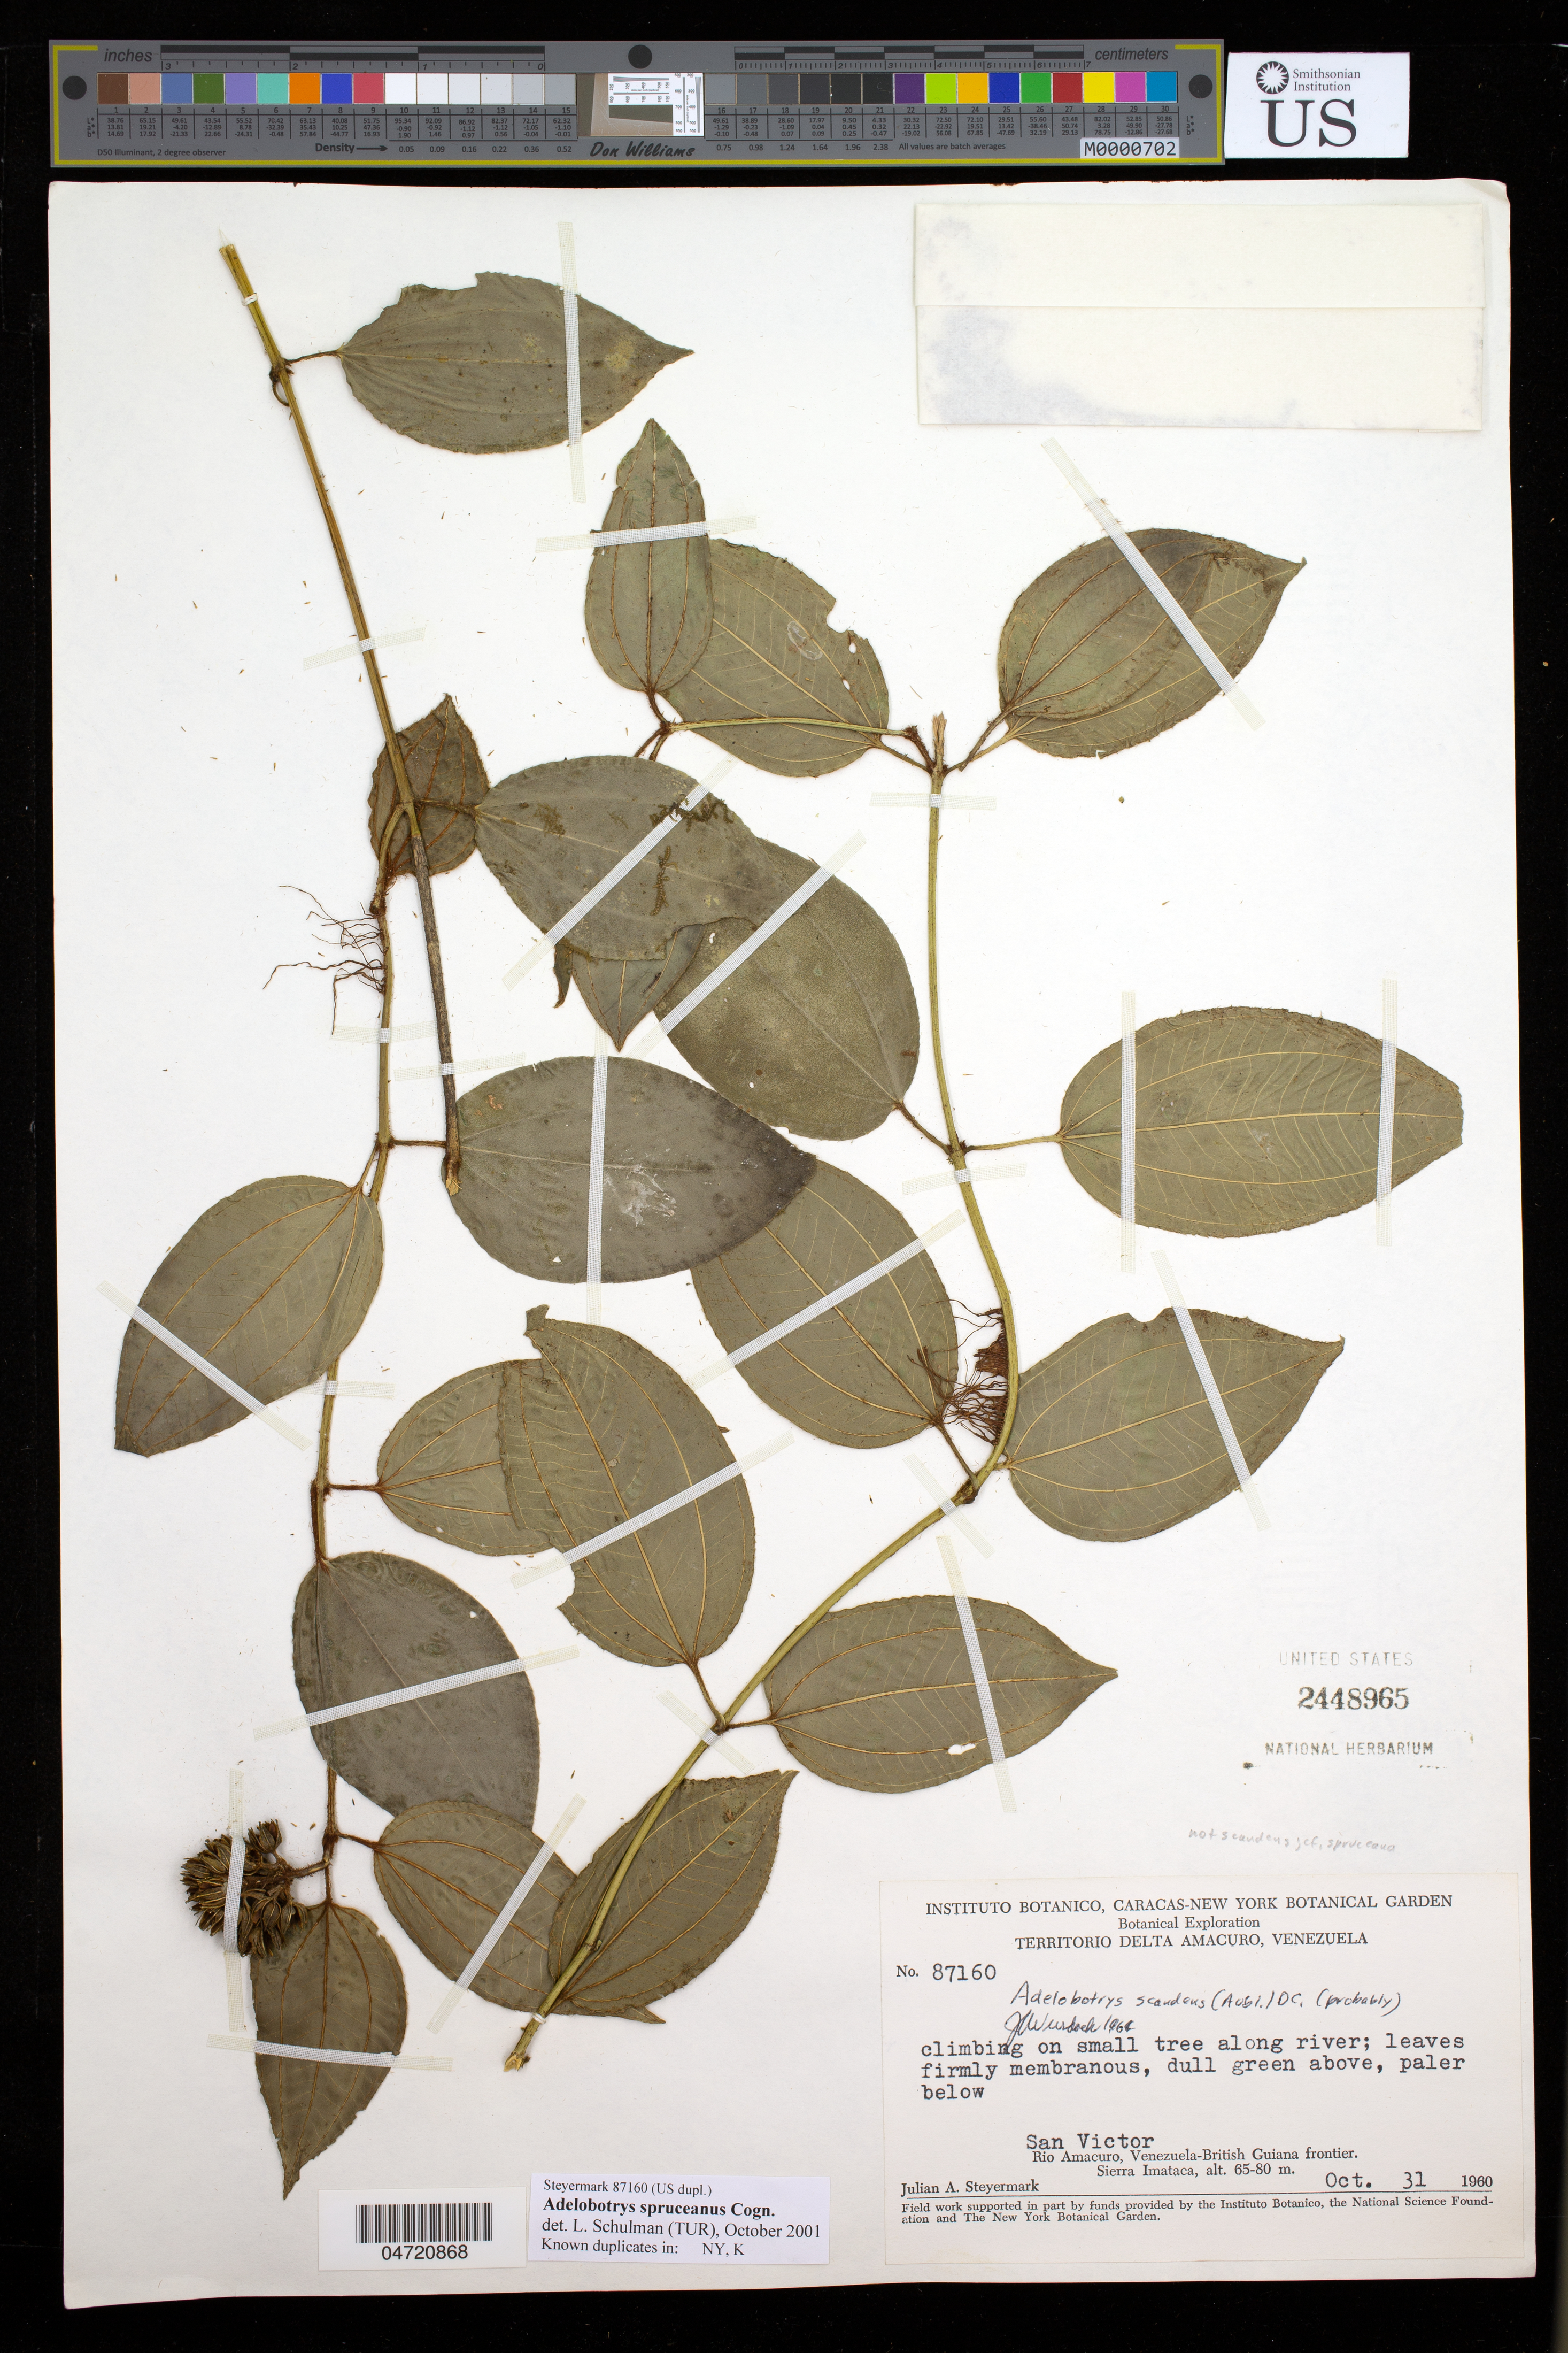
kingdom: Plantae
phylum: Tracheophyta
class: Magnoliopsida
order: Myrtales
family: Melastomataceae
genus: Adelobotrys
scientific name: Adelobotrys spruceana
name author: Cogn.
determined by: Schulman, Leif, (TUR), University of Turku (FINLAND)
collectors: J. Steyermark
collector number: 87160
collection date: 1960-10-31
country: Venezuela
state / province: Delta Amacuro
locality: Territorio Delta Amacuro. Along Rio Amacuro at San Victor, along British Guiana-Venezuelan border.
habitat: Growing on small tree along river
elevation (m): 65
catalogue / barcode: US 2448965